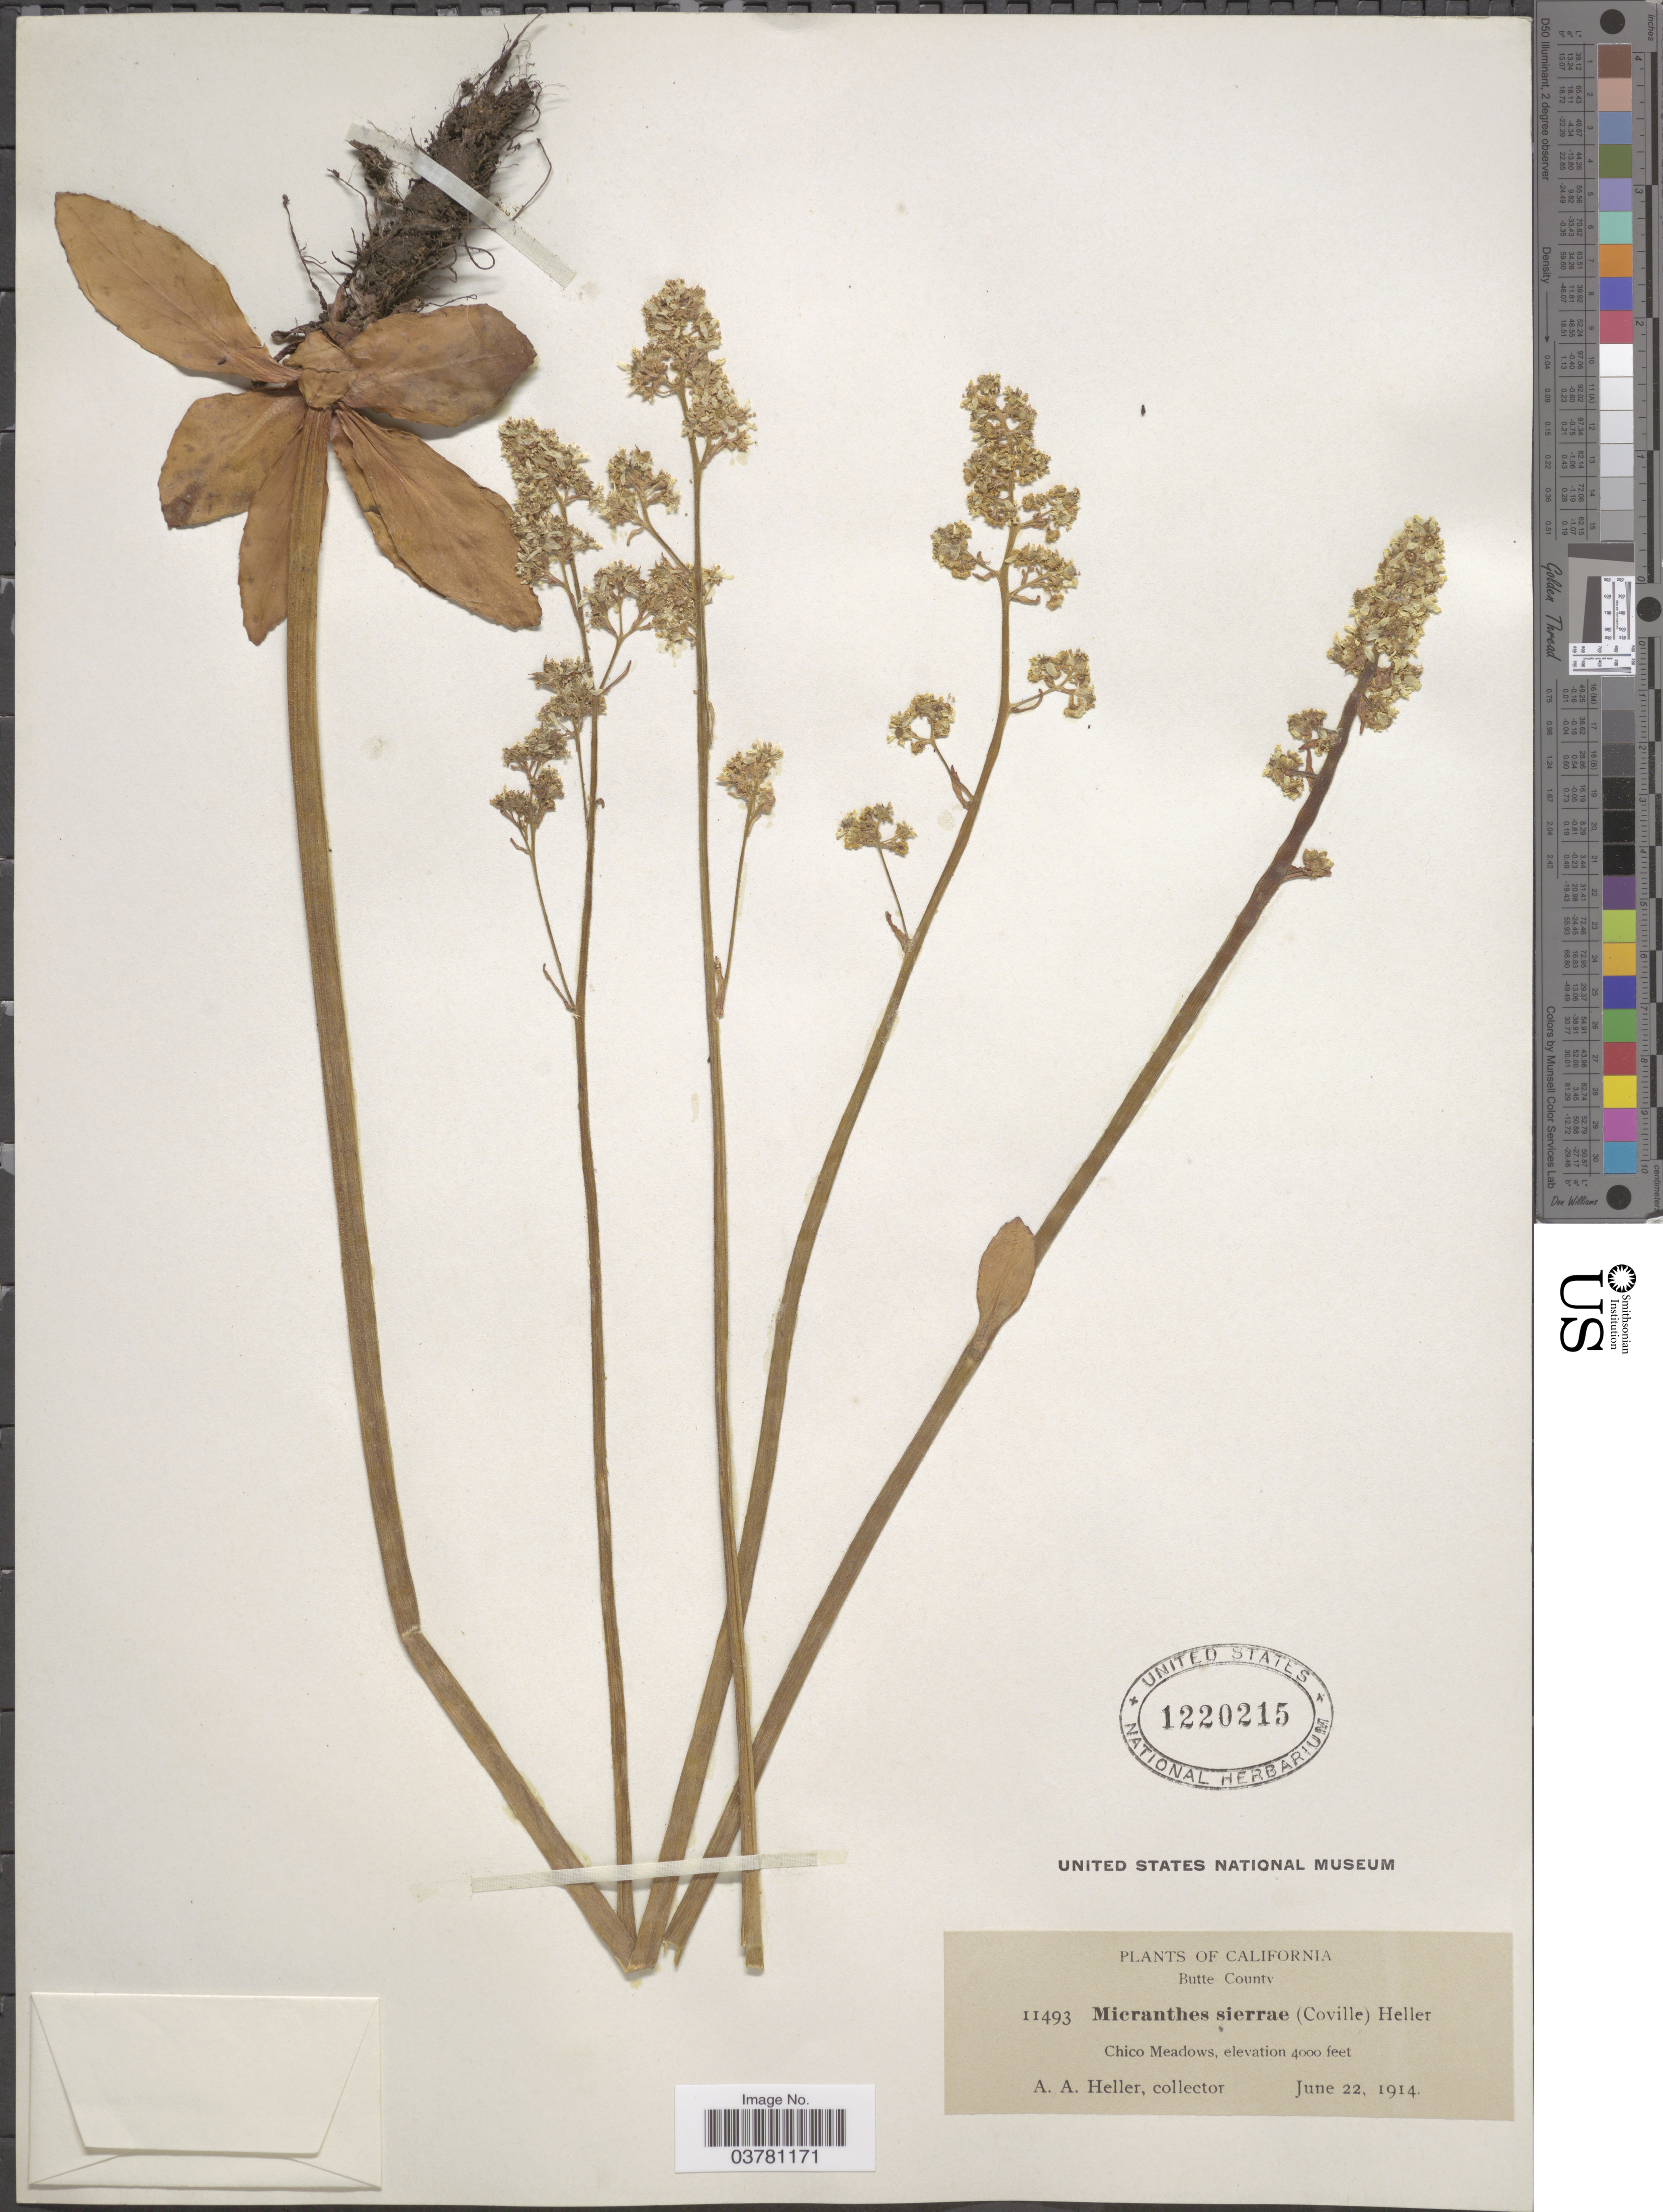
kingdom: Plantae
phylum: Tracheophyta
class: Magnoliopsida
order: Saxifragales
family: Saxifragaceae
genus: Micranthes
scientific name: Micranthes oregana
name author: (Howell) Small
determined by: (CAS) California Academy of Sciences (UNITED STATES)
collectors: A. A. Heller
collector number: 11493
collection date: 1914-06-22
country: United States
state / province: California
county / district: Butte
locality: Butte County. Chico Meadows.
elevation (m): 1219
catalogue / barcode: US 1220215